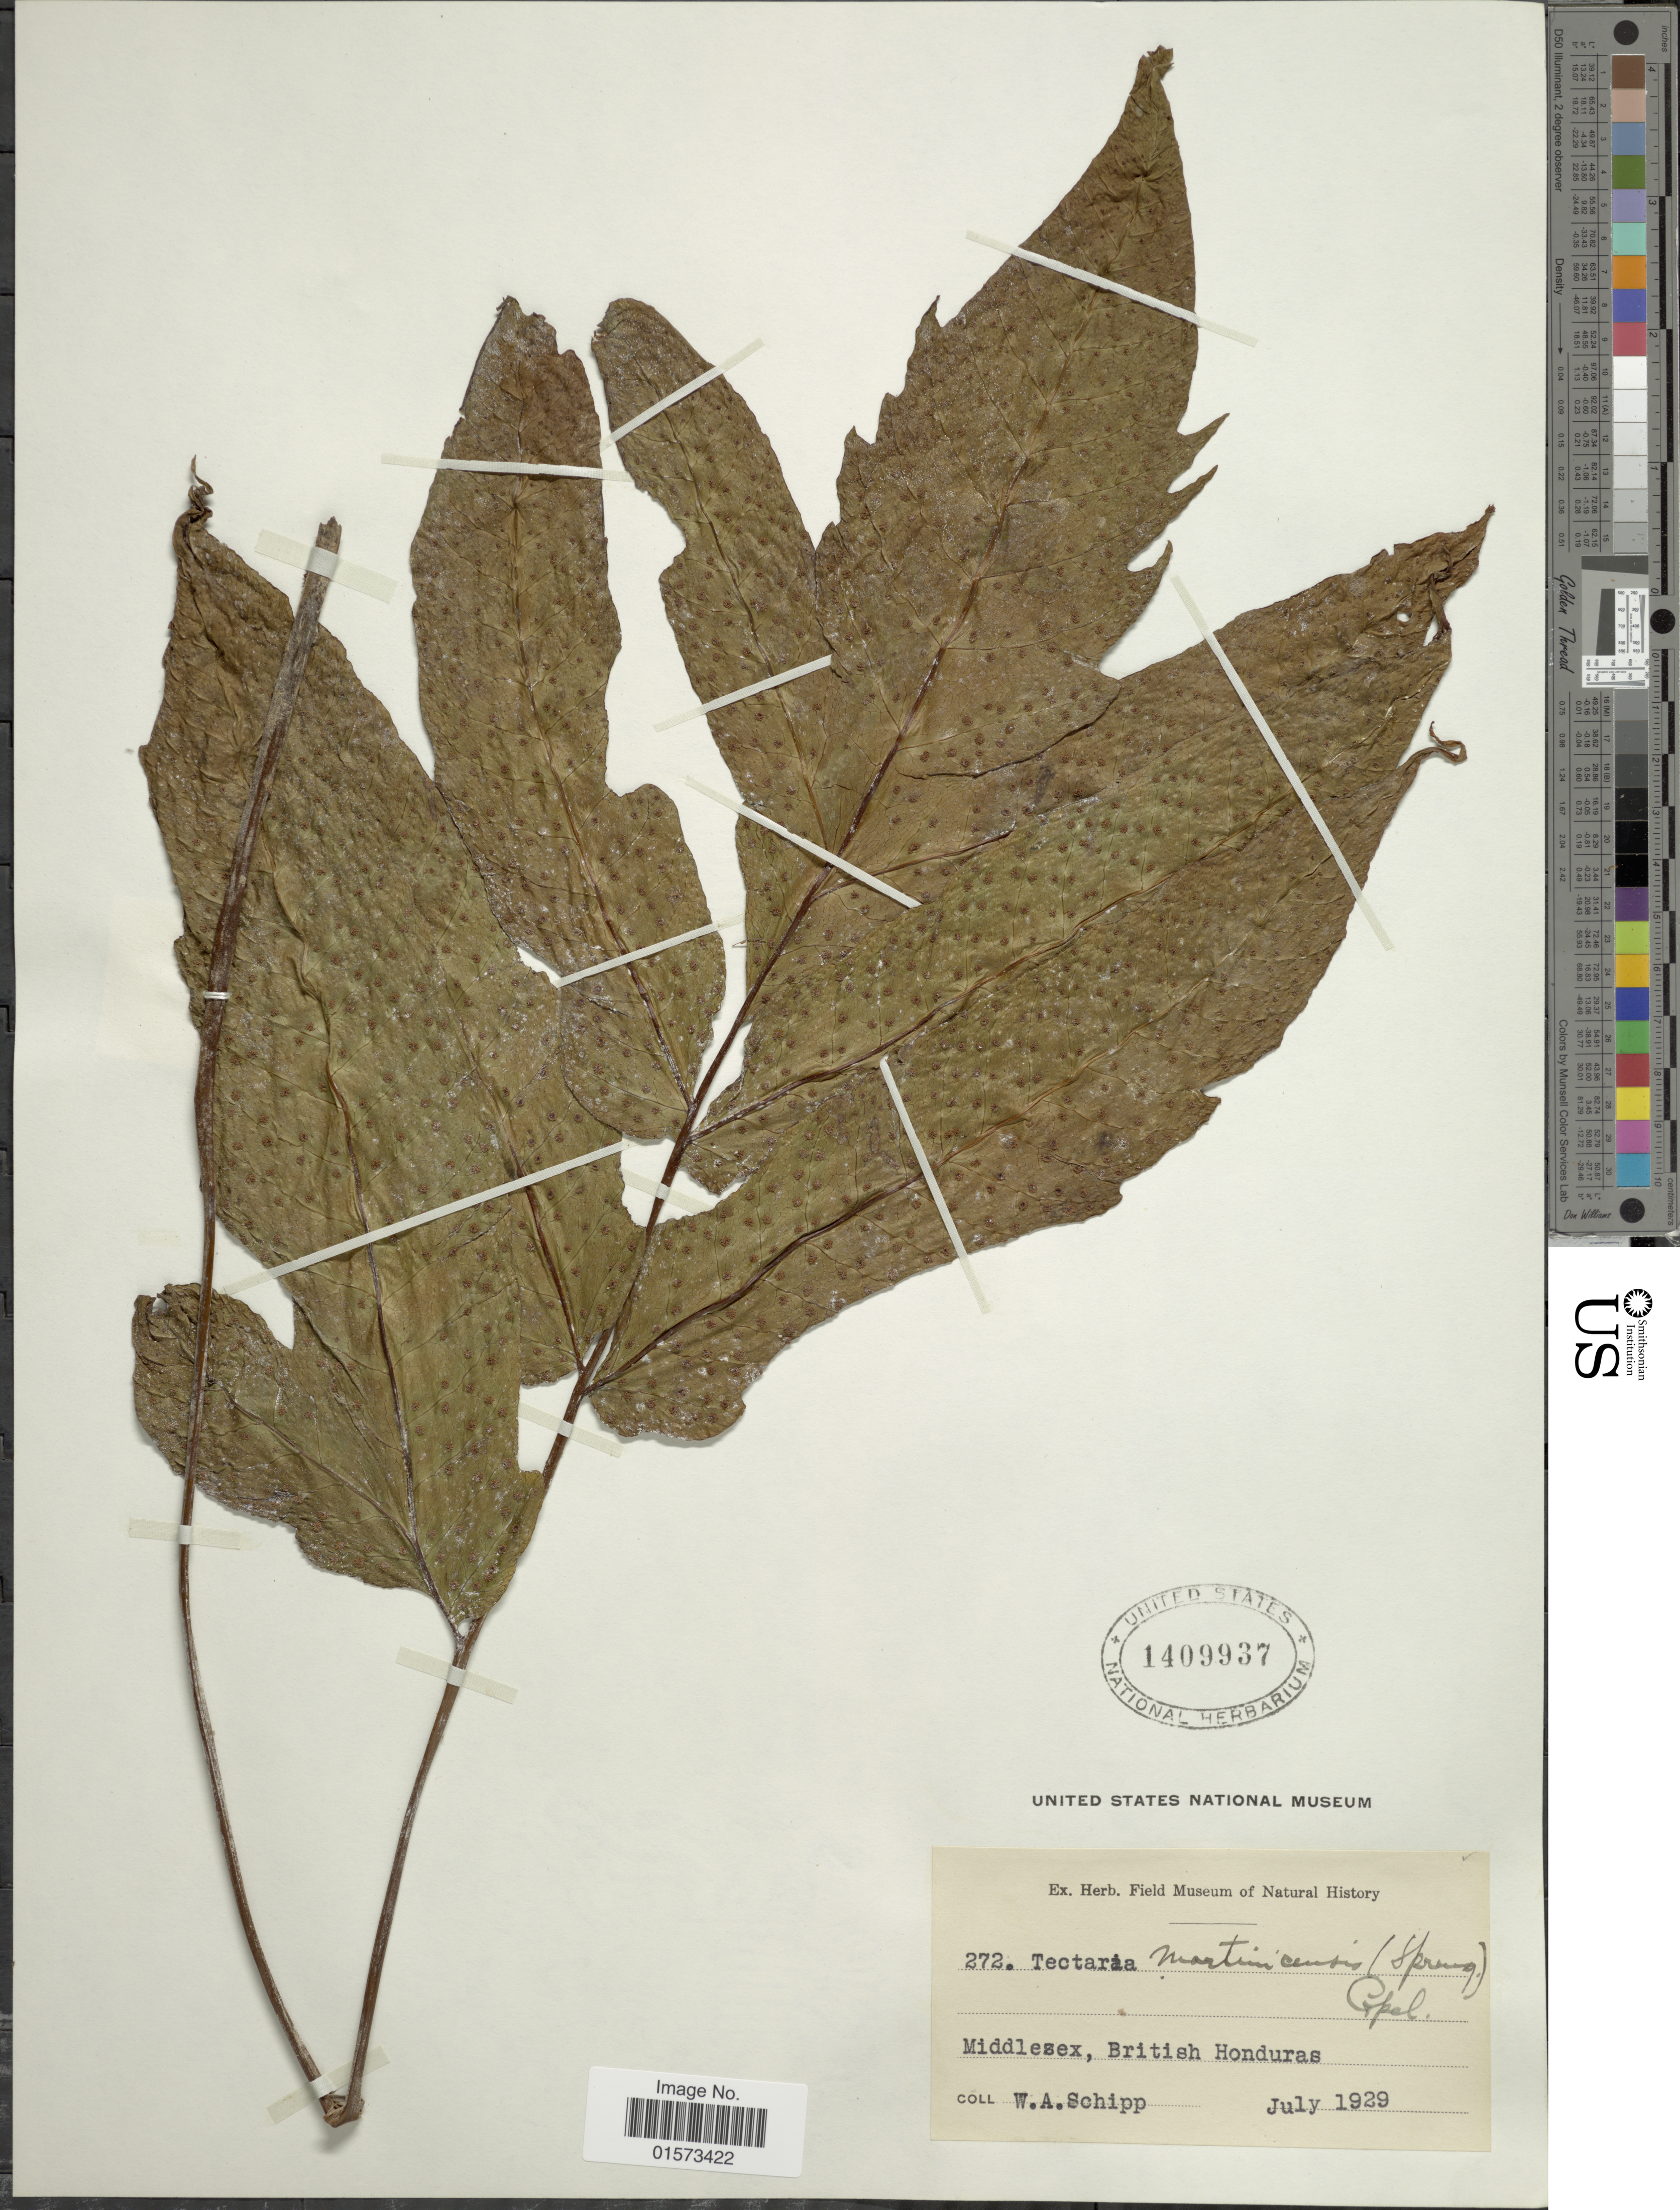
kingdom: Plantae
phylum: Tracheophyta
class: Polypodiopsida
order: Polypodiales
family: Tectariaceae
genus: Tectaria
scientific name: Tectaria incisa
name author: Cav.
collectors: W. Schipp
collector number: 272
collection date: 1929-07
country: Belize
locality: British Honduras. Middlesex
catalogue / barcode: US 1409937